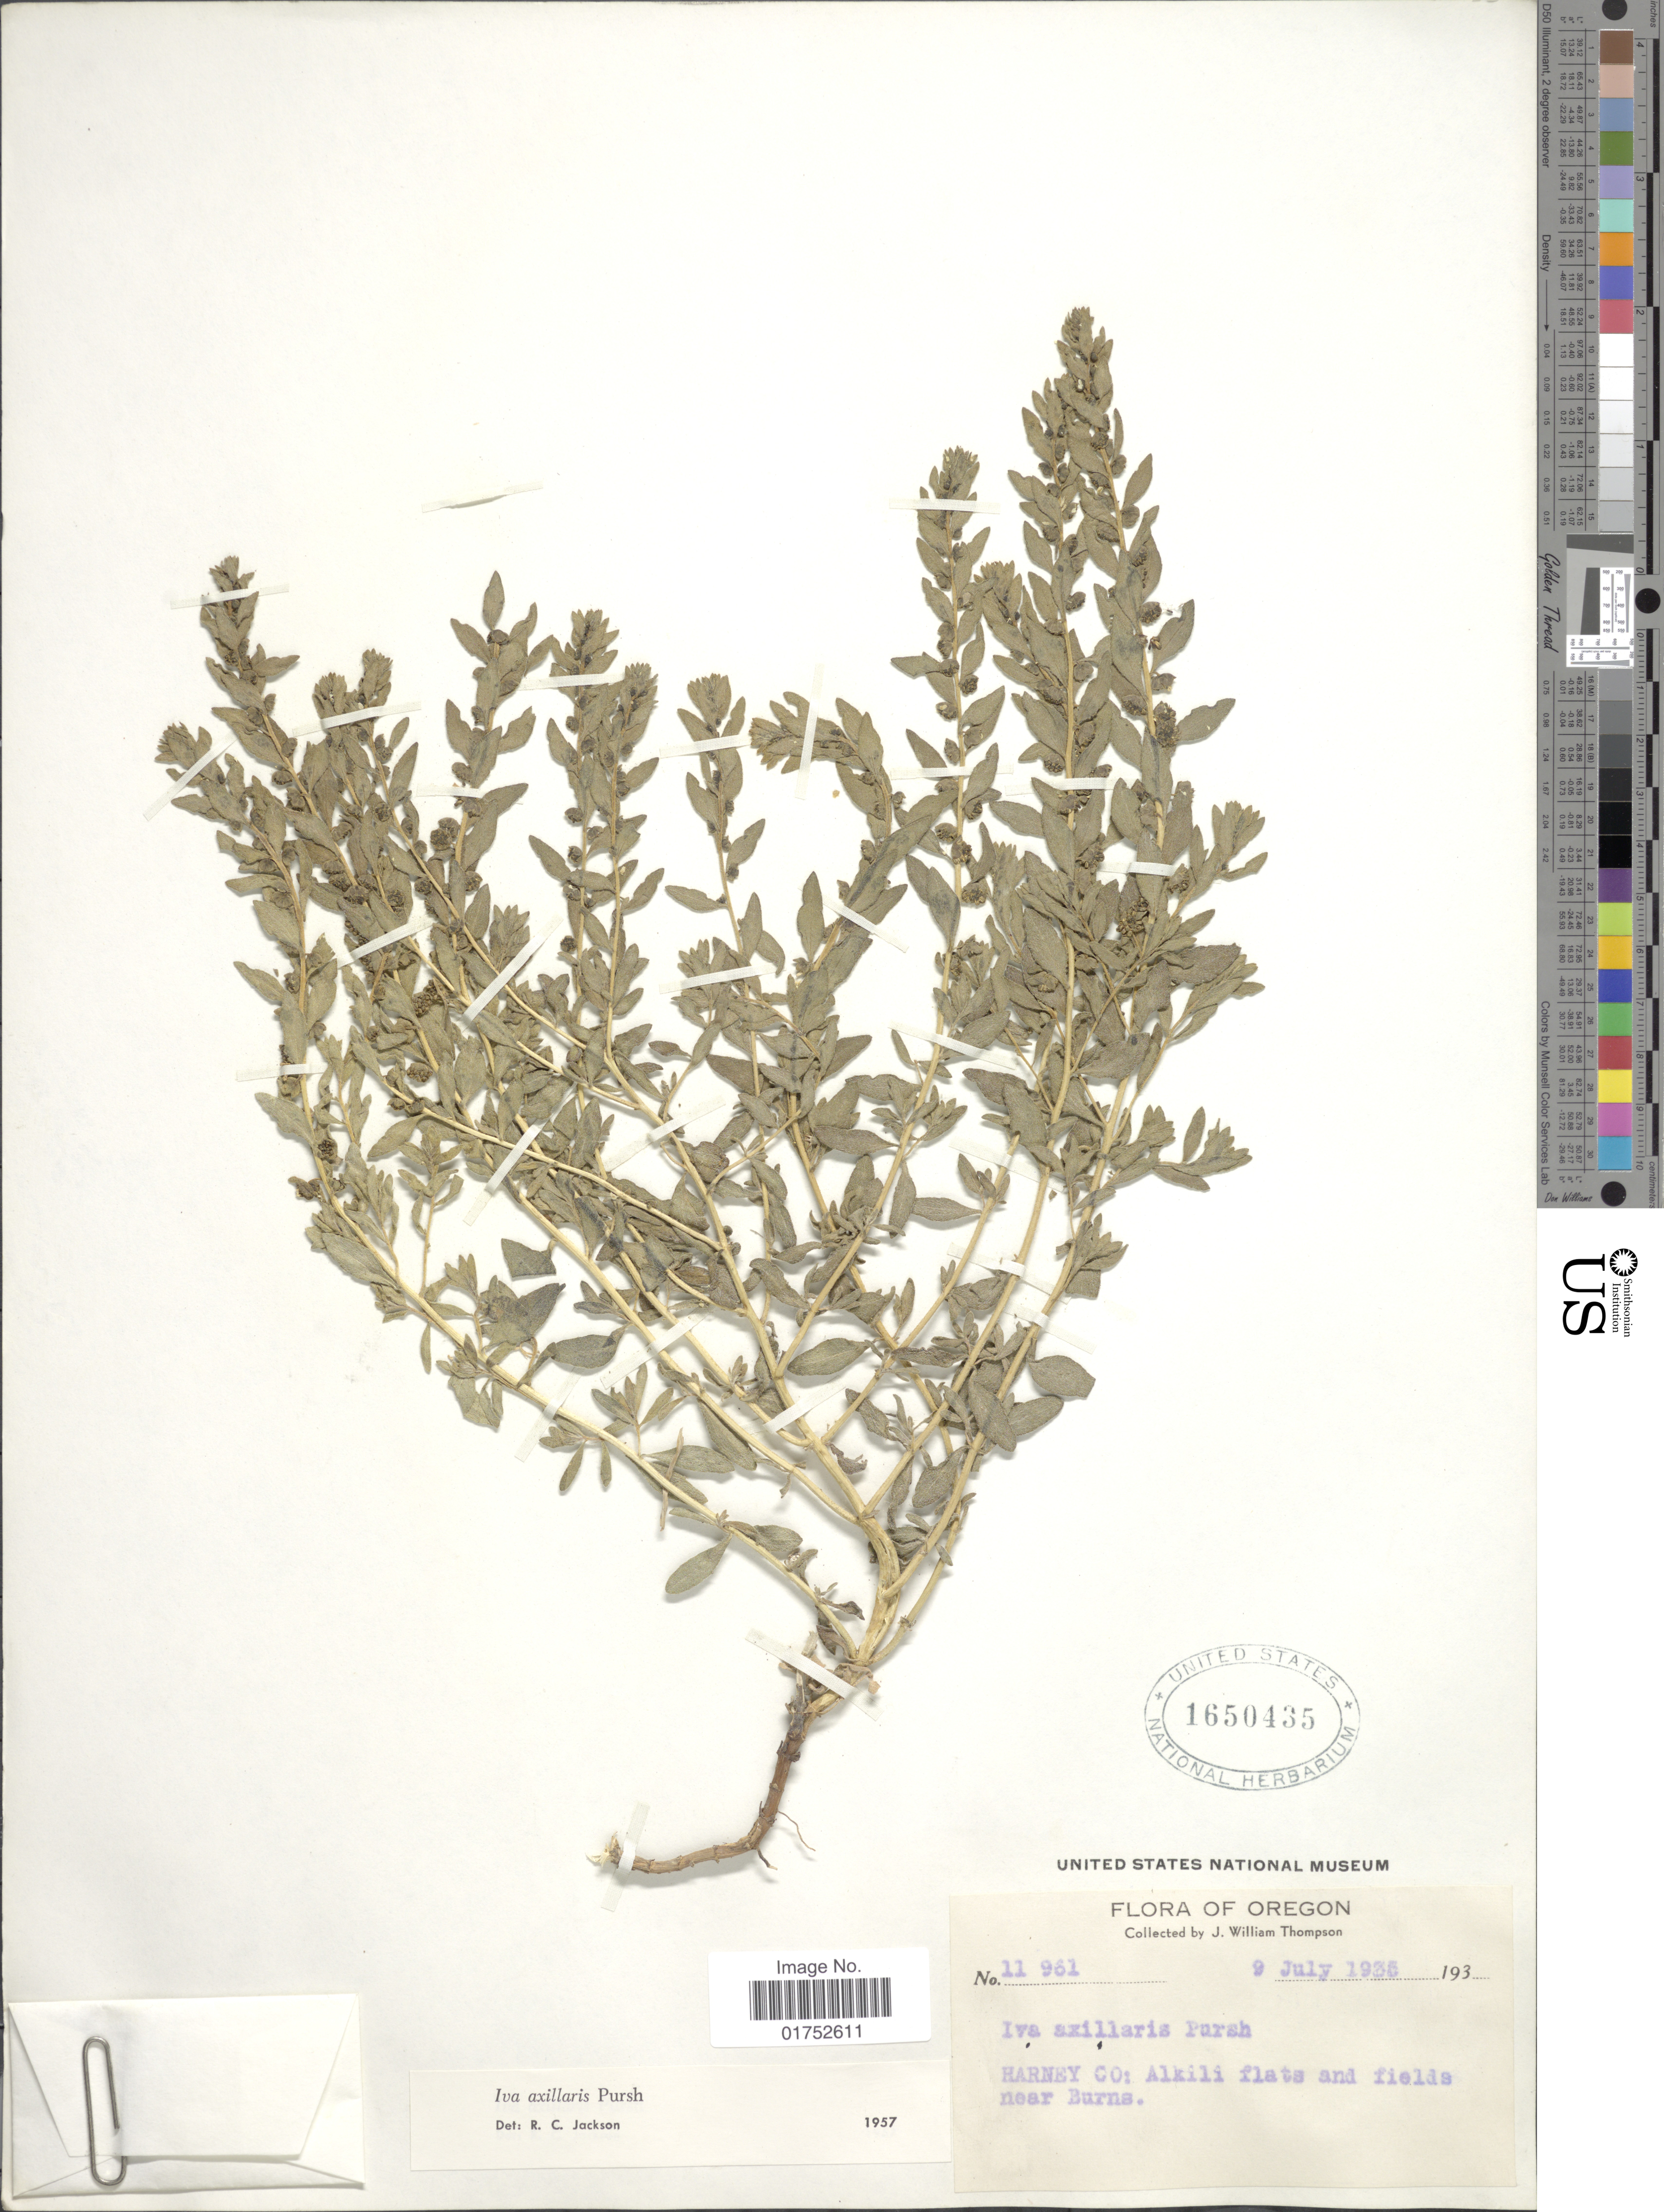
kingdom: Plantae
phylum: Tracheophyta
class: Magnoliopsida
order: Asterales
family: Asteraceae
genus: Iva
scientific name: Iva axillaris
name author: Pursh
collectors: J. W. Thompson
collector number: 11961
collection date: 1935-07-09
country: United States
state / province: Oregon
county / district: Harney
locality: Harney Co., Alkili flats and fields near Burns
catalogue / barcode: US 1650435